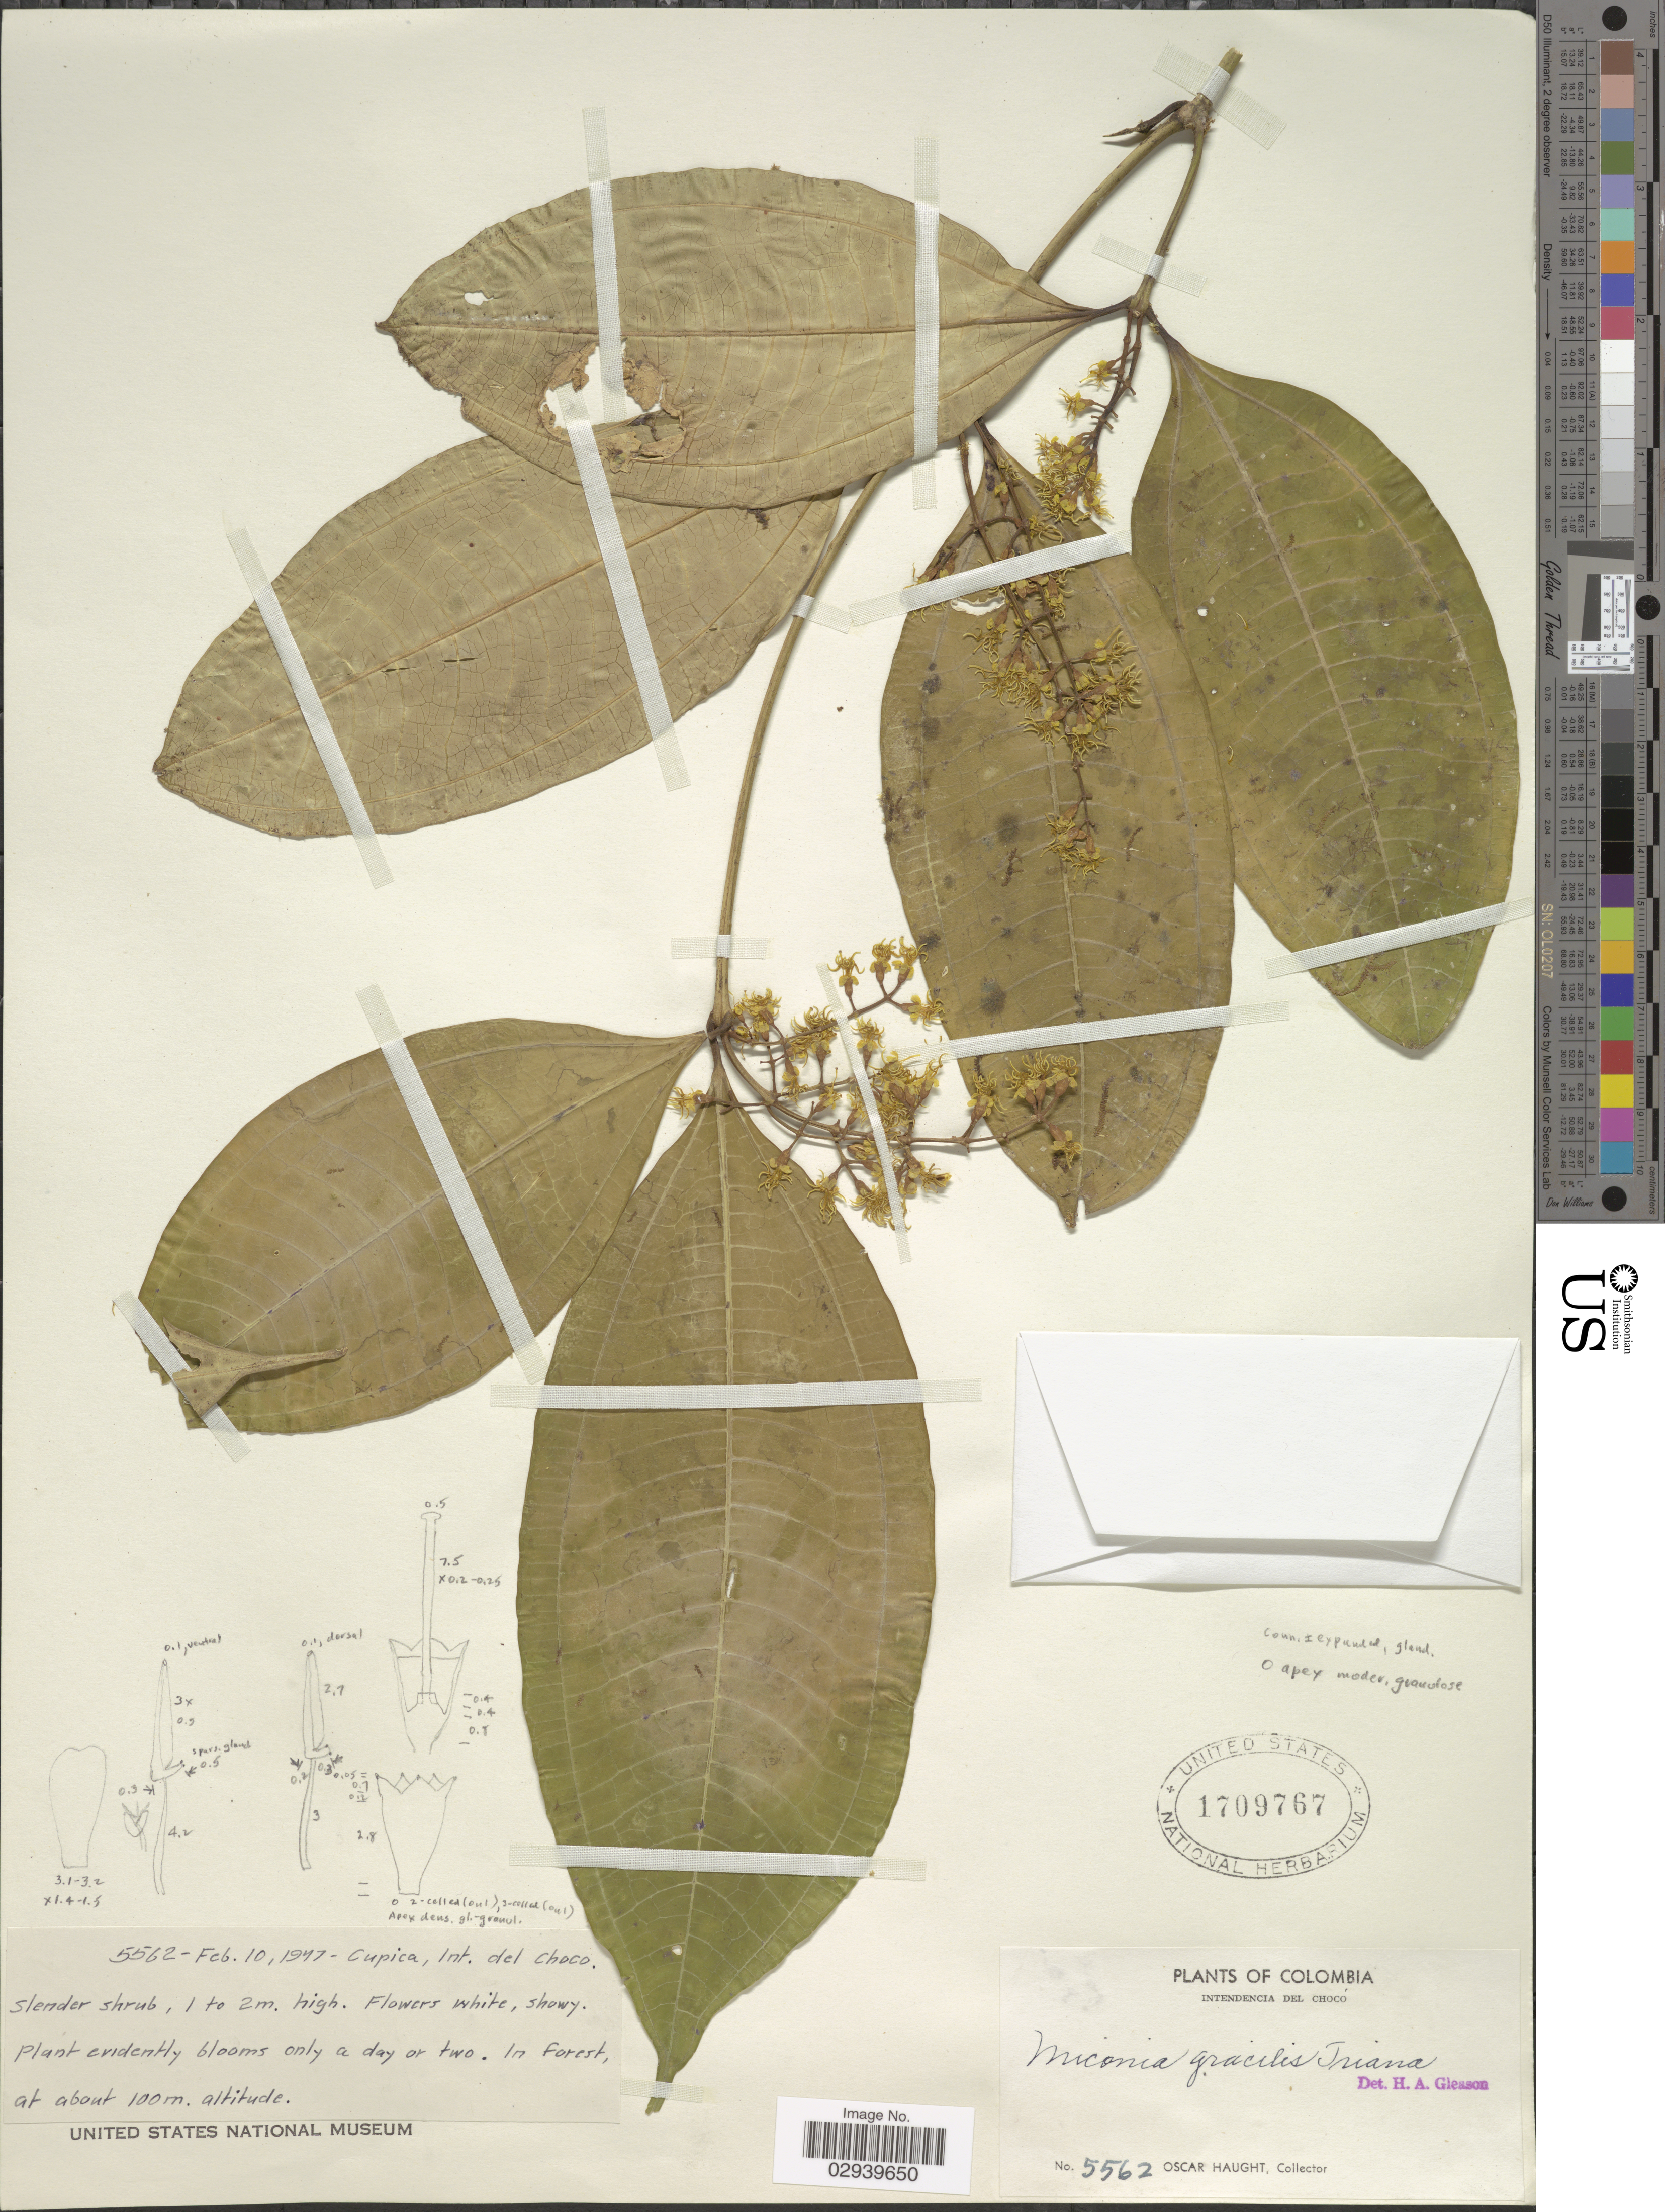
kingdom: Plantae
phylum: Tracheophyta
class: Magnoliopsida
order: Myrtales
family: Melastomataceae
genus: Miconia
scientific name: Miconia gracilis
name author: Triana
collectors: O. L. Haught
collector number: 5562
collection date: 1947-02-10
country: Colombia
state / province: Chocó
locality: Intendencia El Chocó, Cupica.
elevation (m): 100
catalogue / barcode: US 1709767